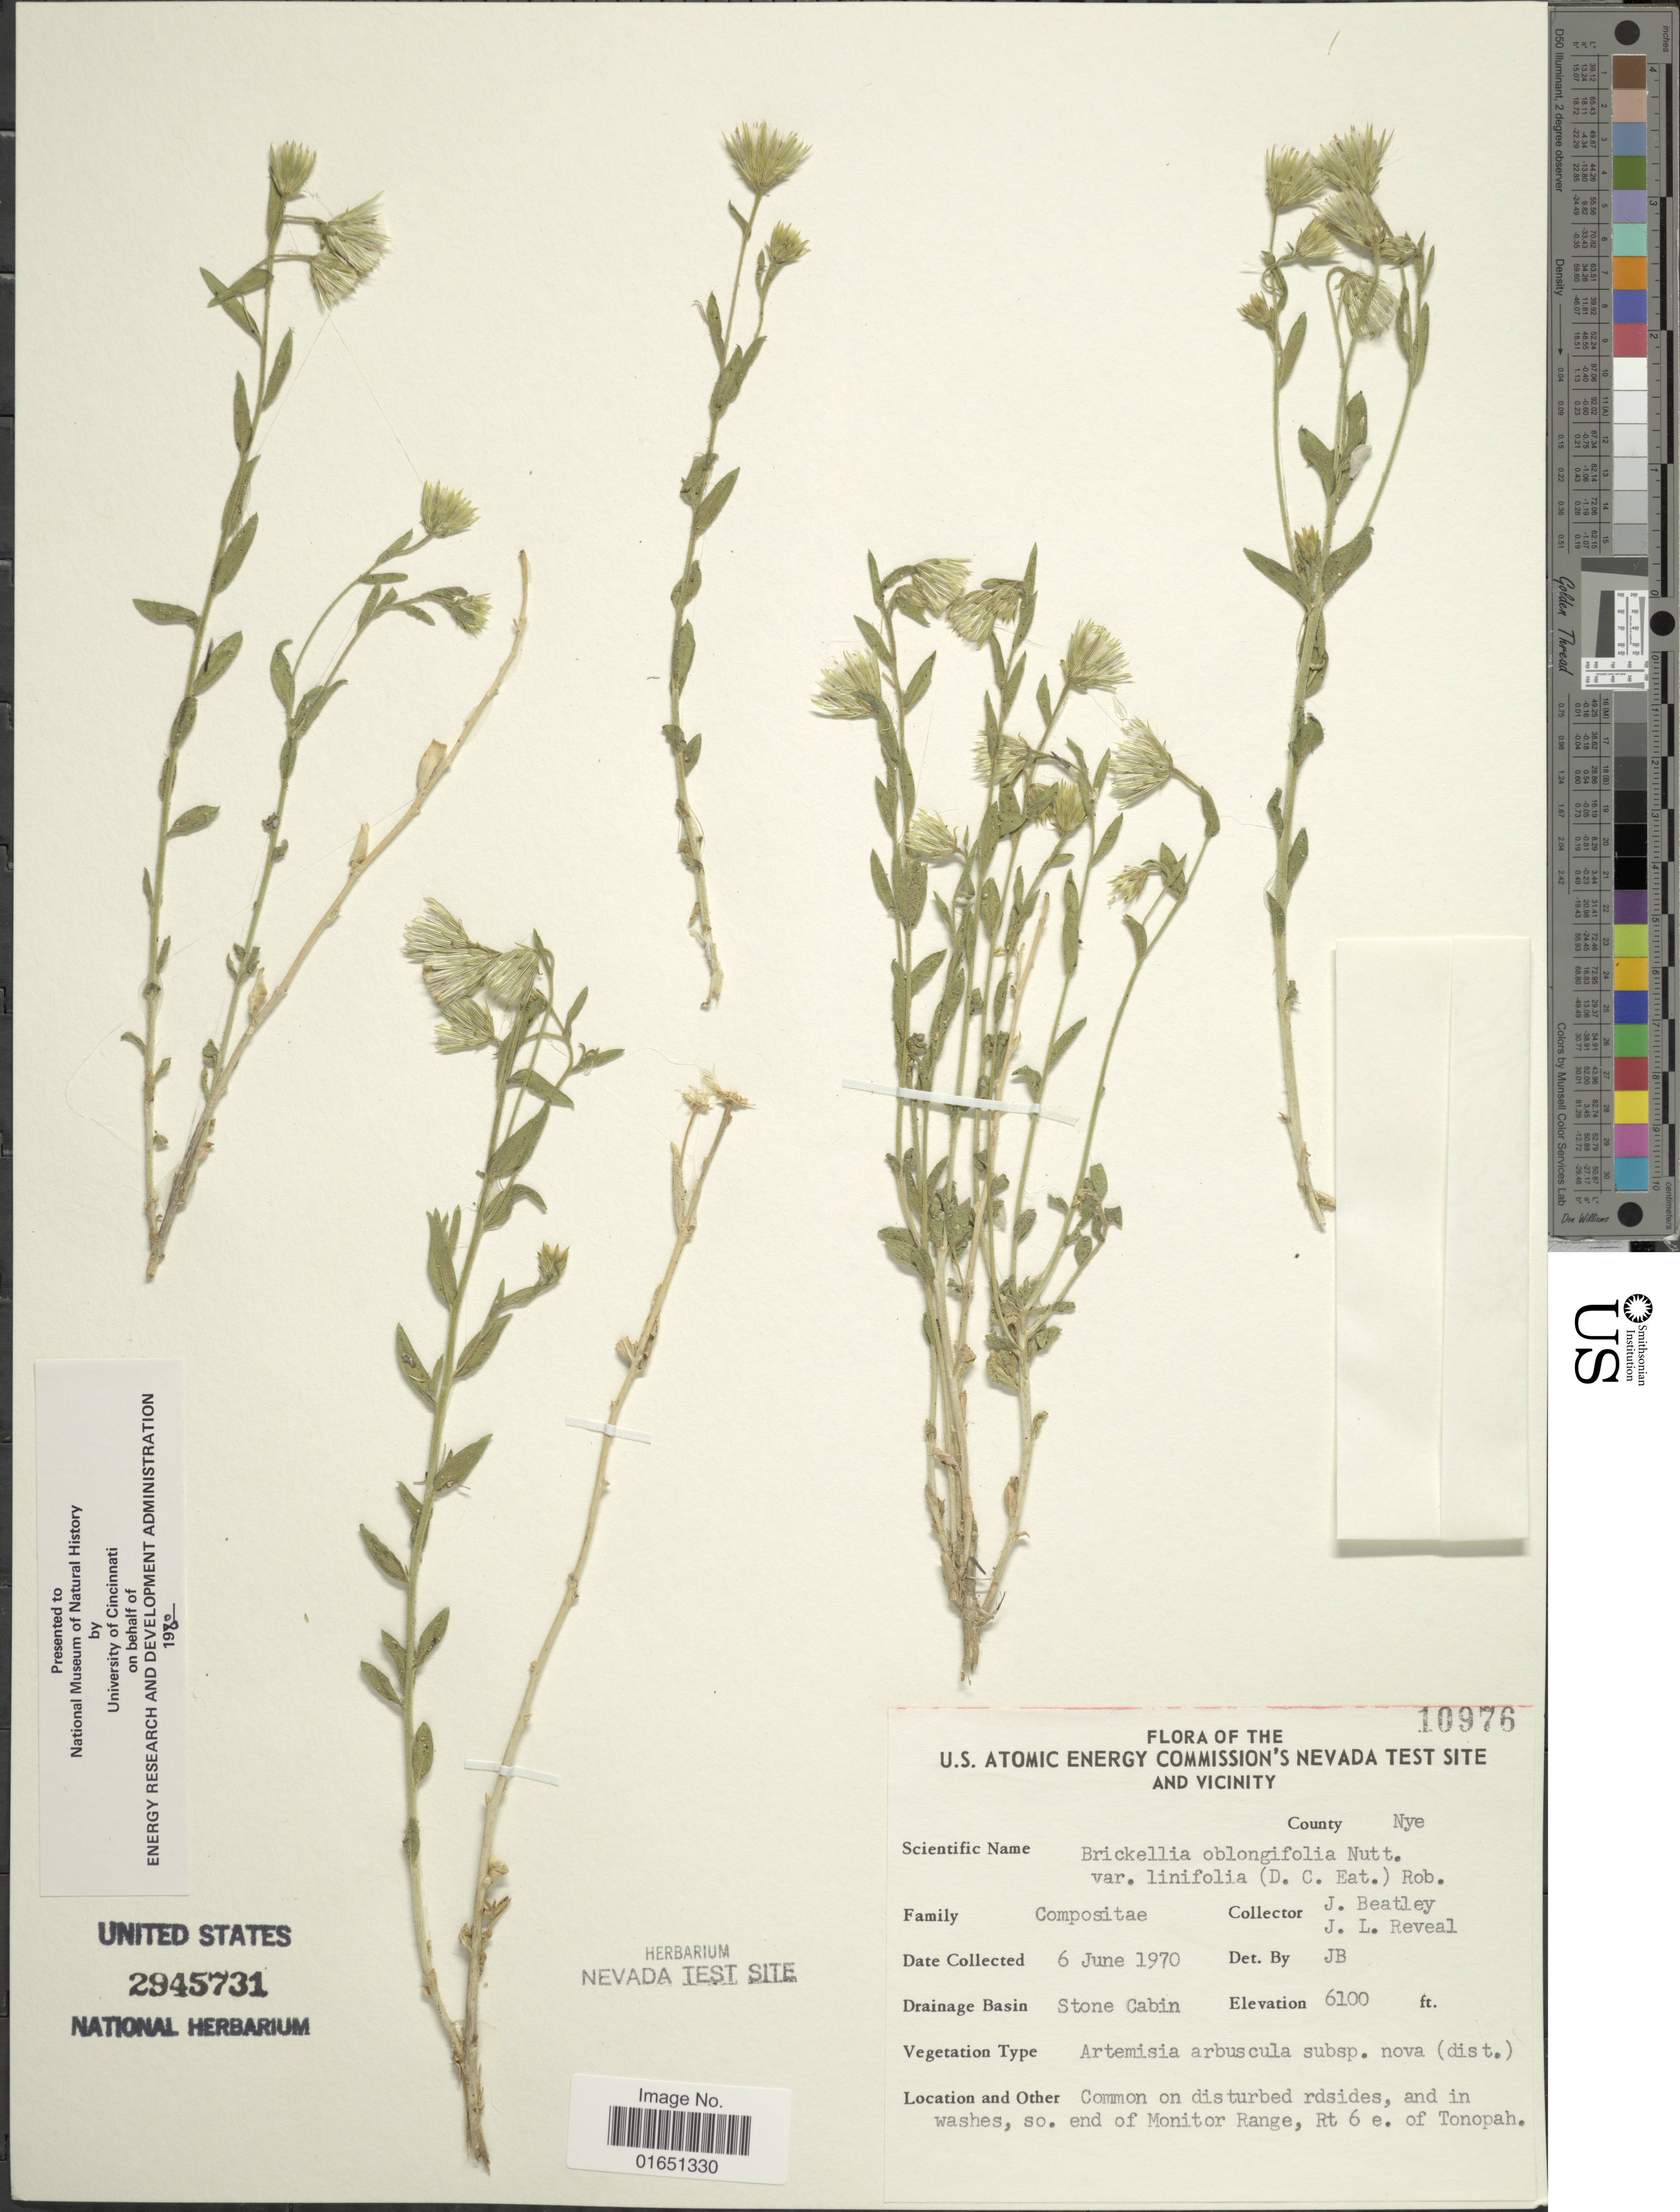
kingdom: Plantae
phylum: Tracheophyta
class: Magnoliopsida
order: Asterales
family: Asteraceae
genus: Brickellia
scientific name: Brickellia oblongifolia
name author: Nutt.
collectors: J. C. Beatley & J. L. Reveal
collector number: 10976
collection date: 1970-06-06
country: United States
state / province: Nevada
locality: The U.S. Atomic Energy Commission's Nevada Test Site and vicinity, County Nye, Drainage Basin Stone Cabin, Common on disturbed rdsides, and in washes, so. end of Monitor Range, Rt 6 e. of Tonopah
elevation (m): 1859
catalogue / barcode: US 2945730